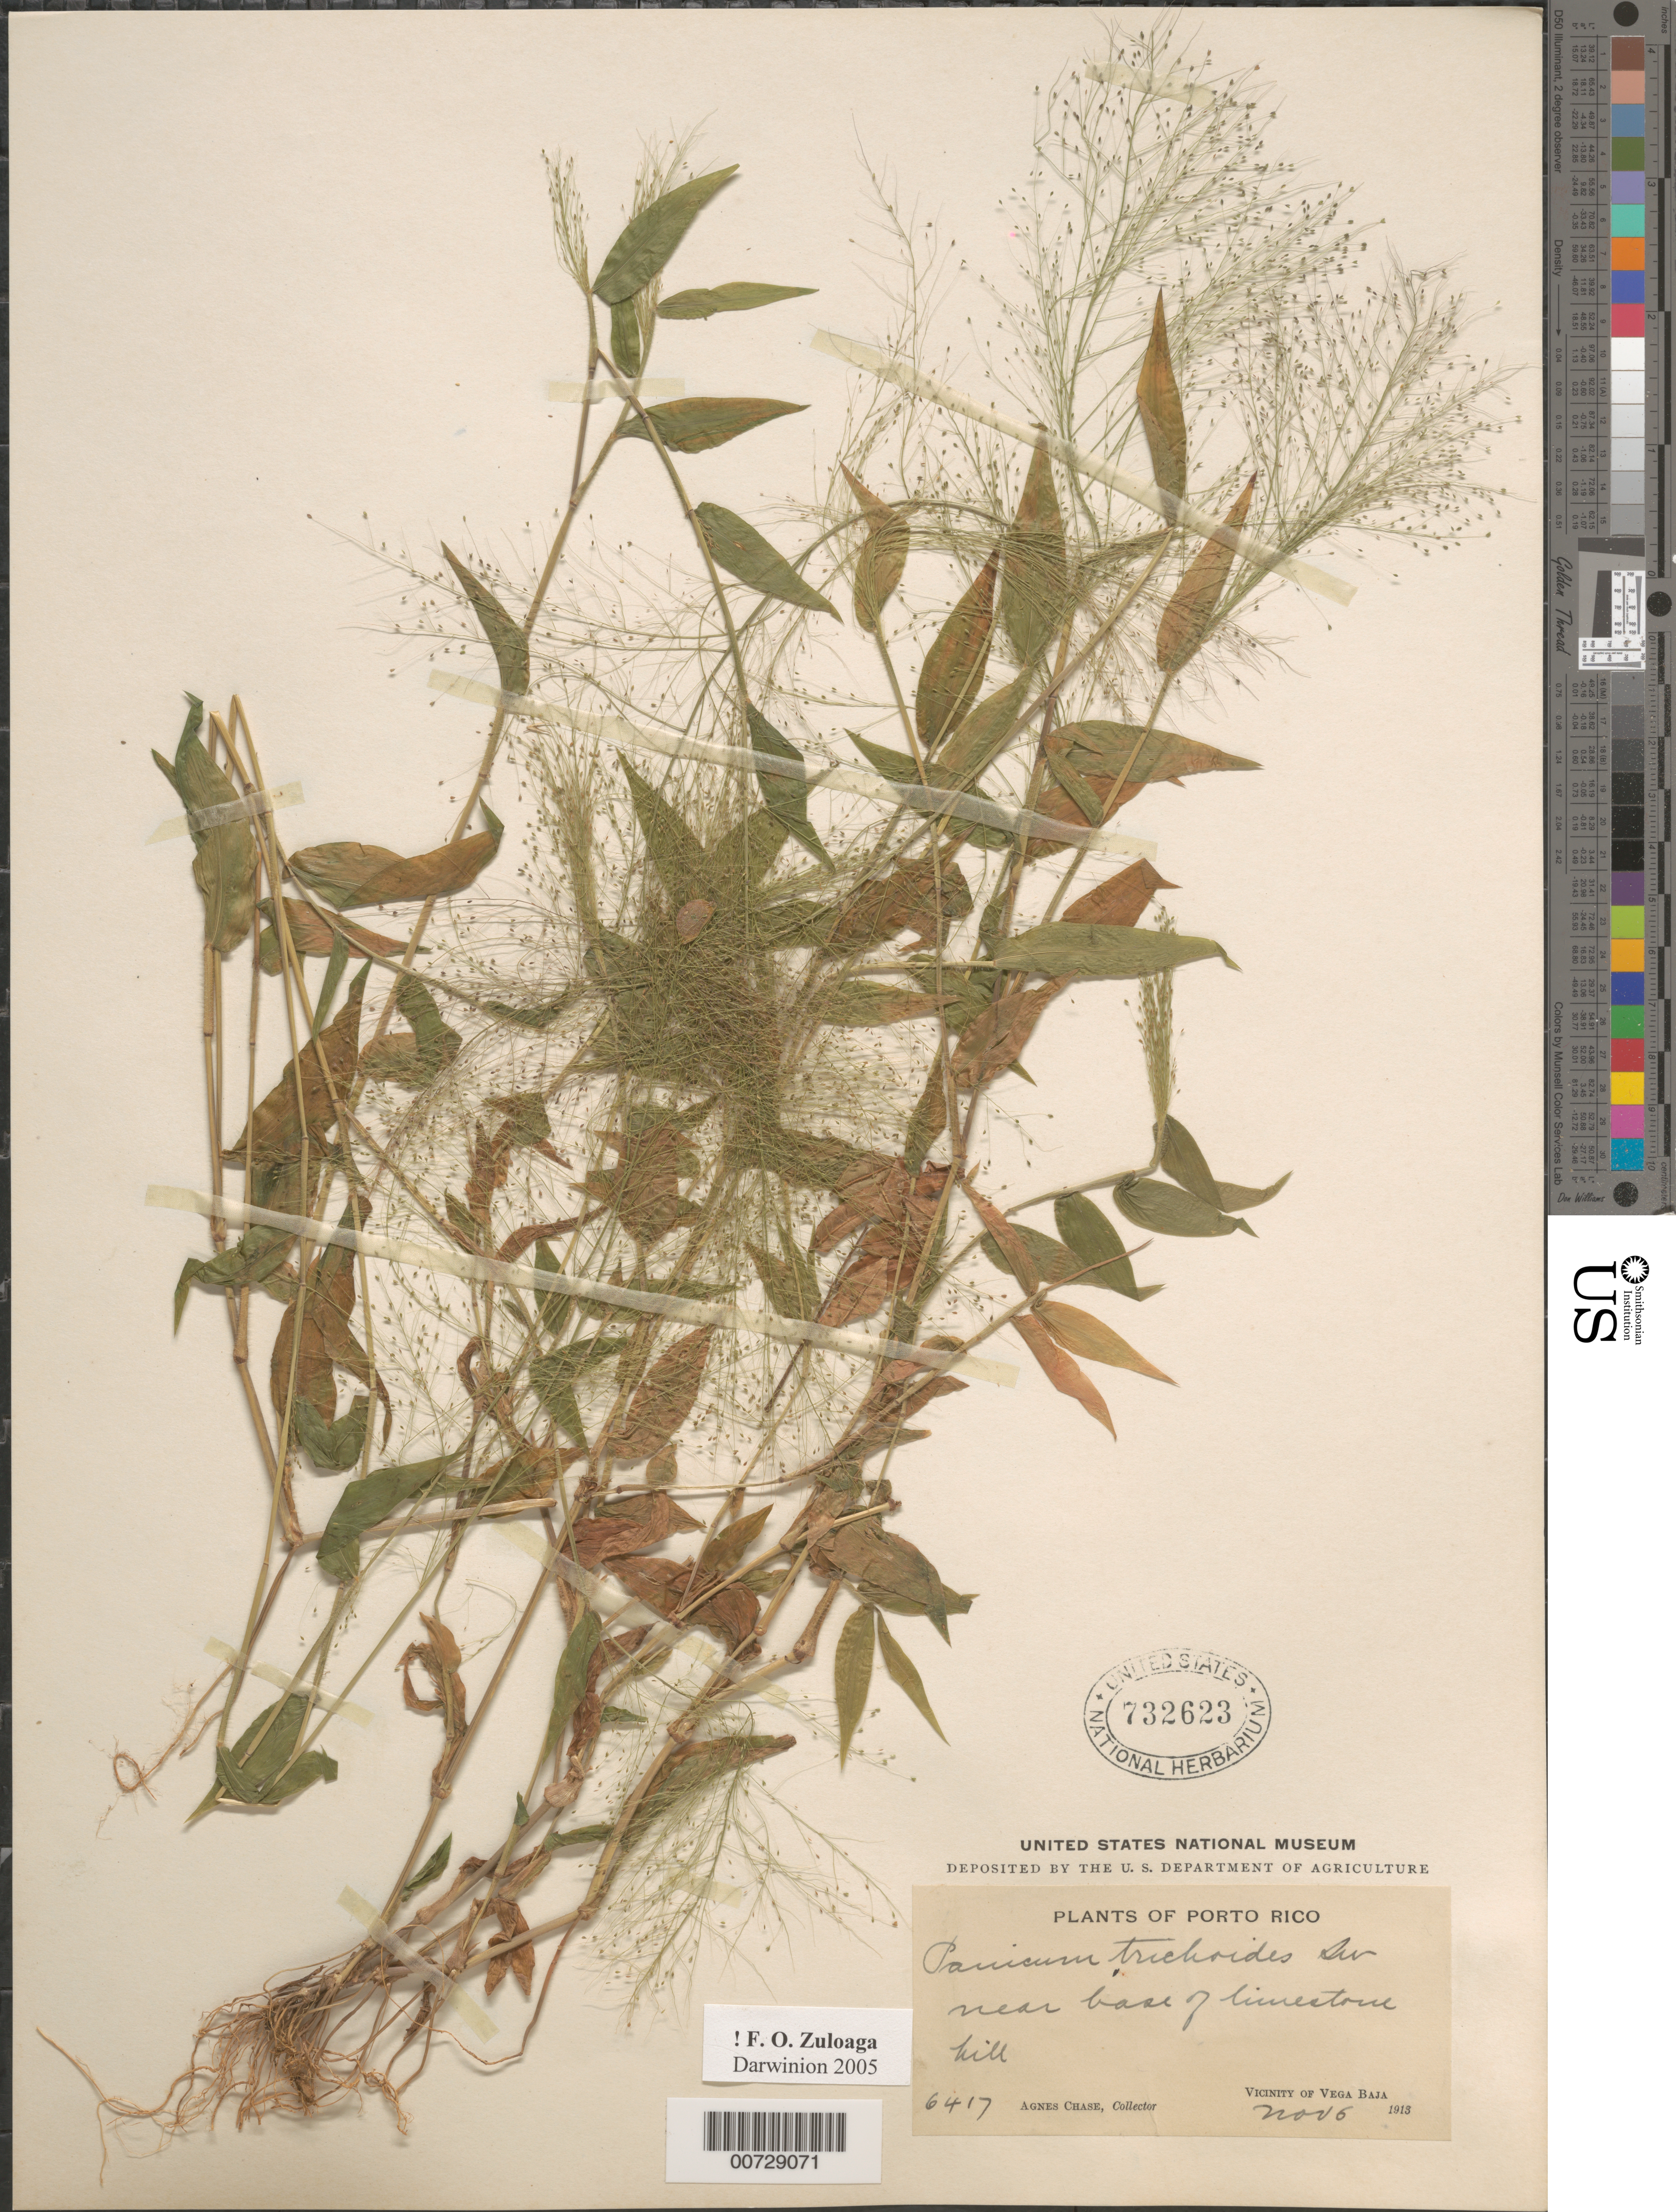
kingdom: Plantae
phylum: Tracheophyta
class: Liliopsida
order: Poales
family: Poaceae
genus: Panicum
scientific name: Panicum trichoides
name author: Sw.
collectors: A. Chase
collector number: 6417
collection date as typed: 06 Nov 1913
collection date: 1913-11-06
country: Puerto Rico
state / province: Vega Baja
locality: Vega Baja, vic of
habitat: Near base of limestone hill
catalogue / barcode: US 732623